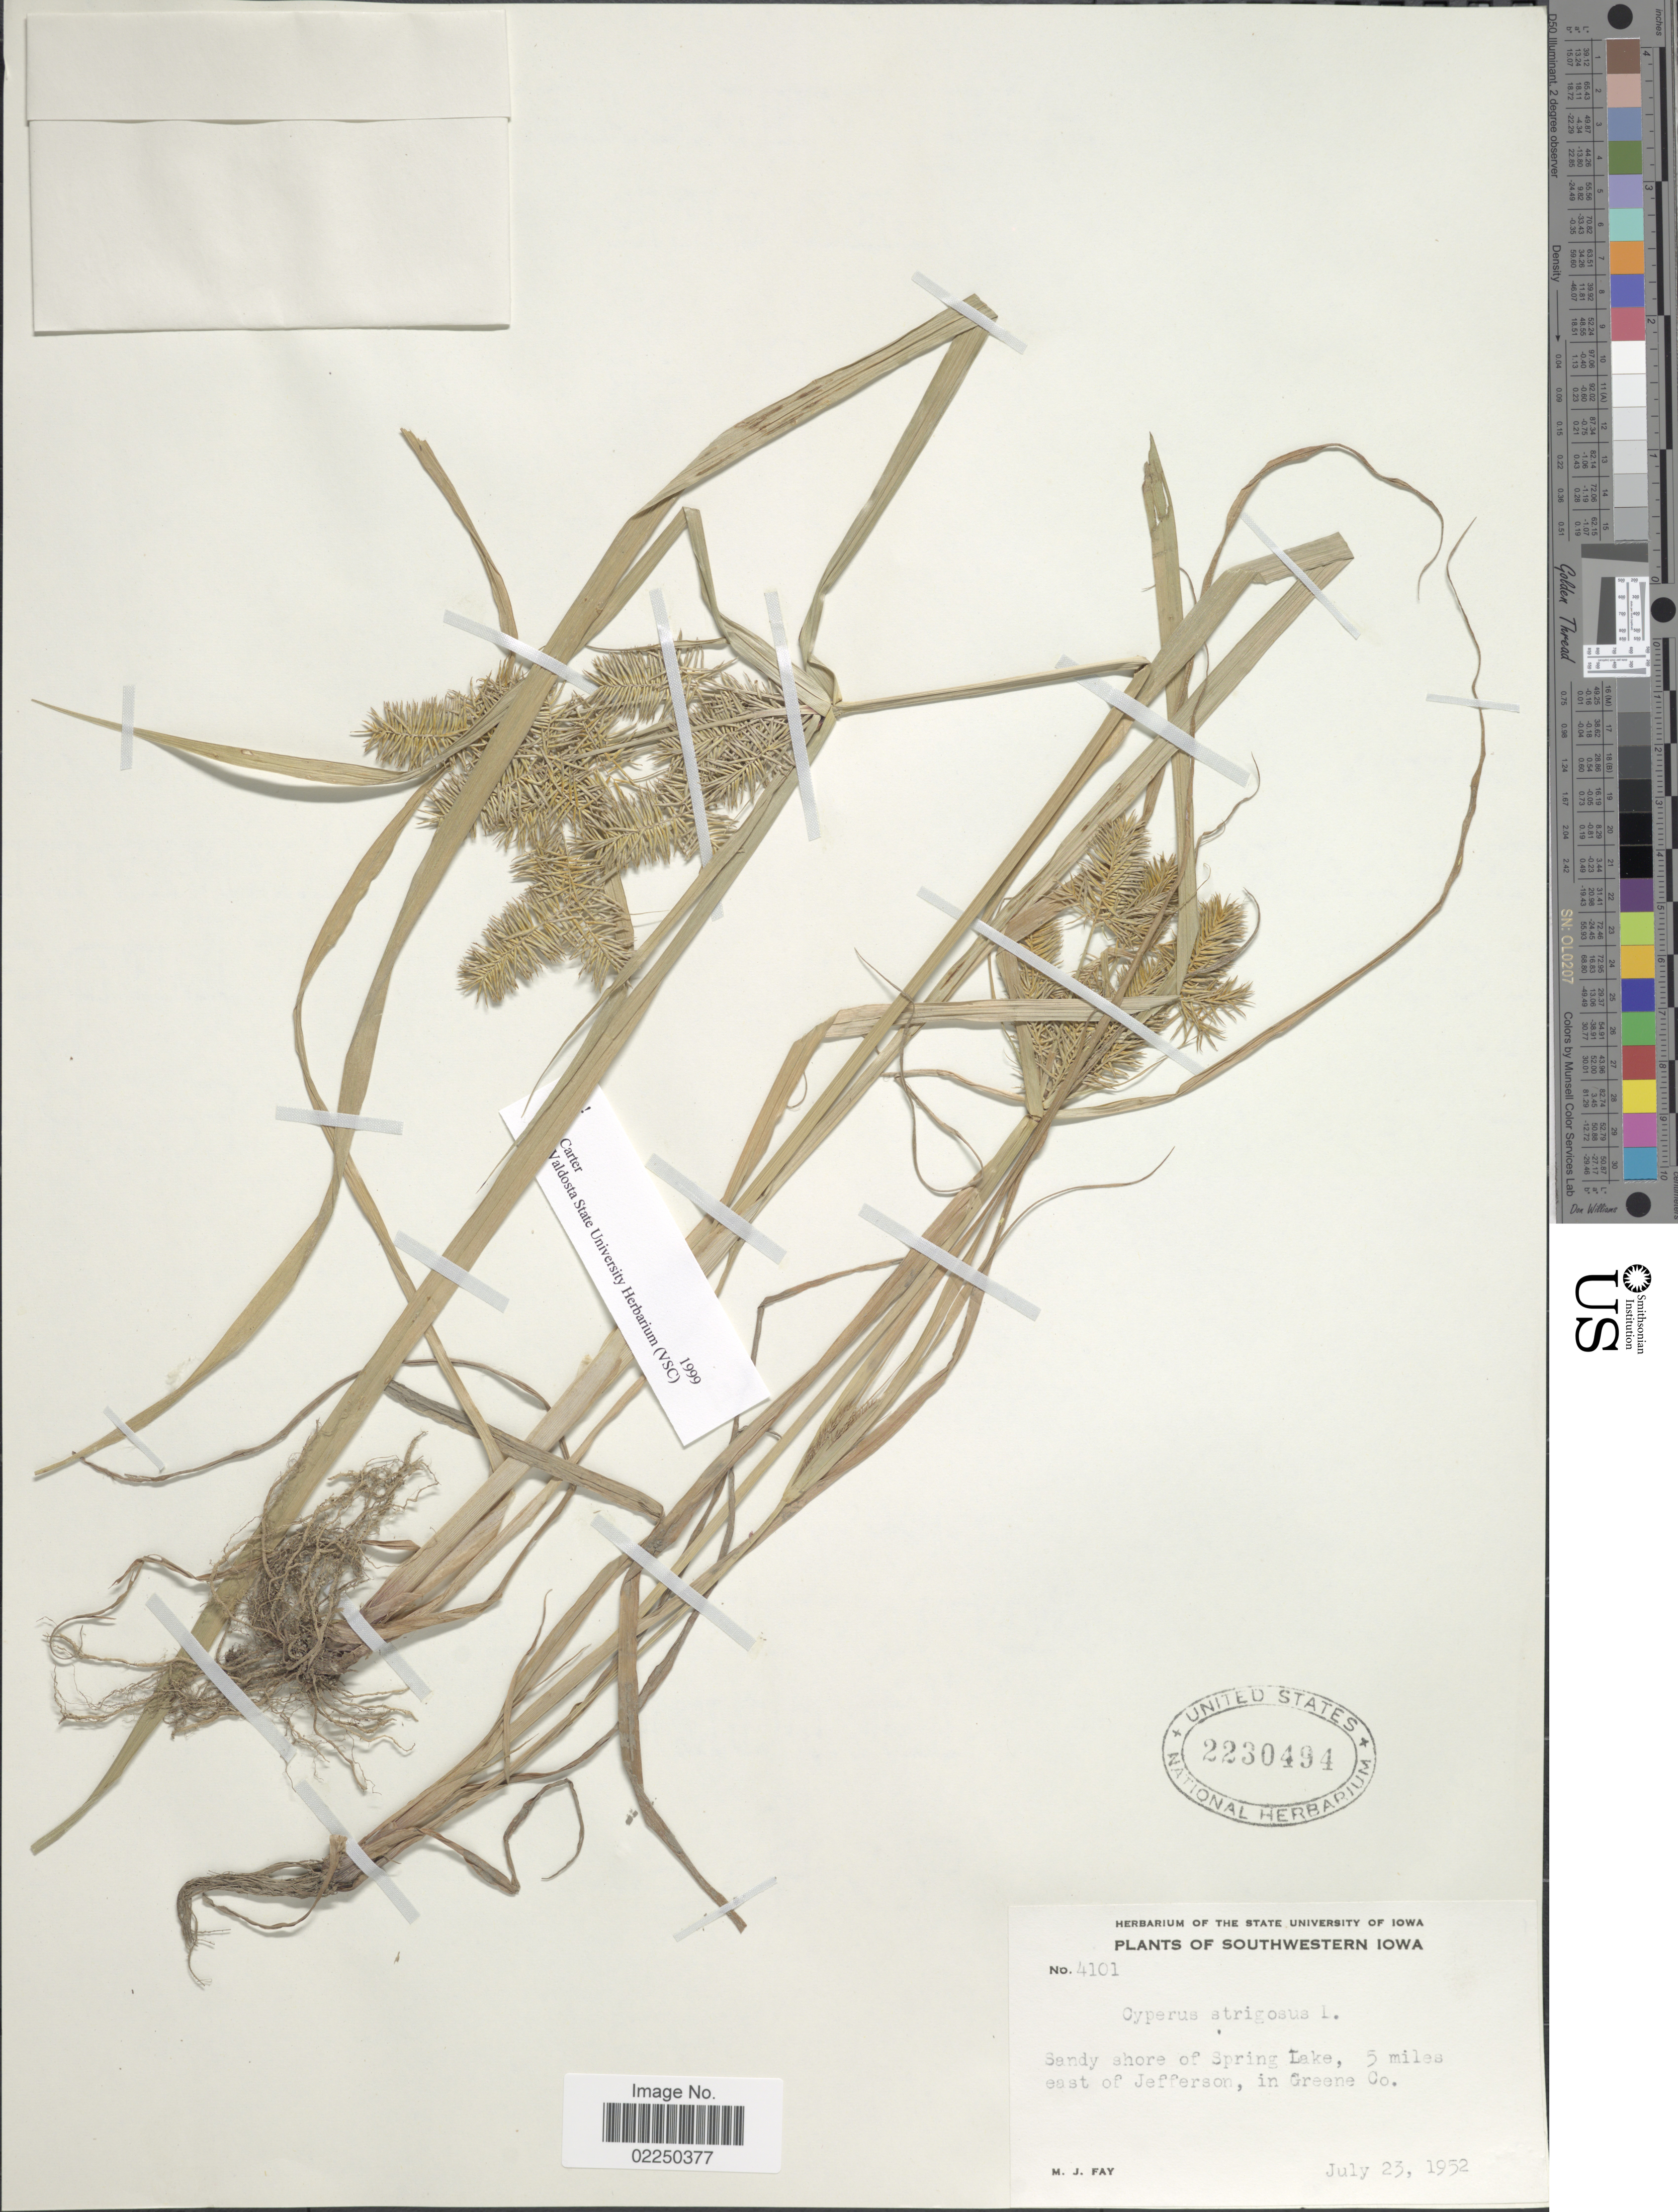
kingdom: Plantae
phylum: Tracheophyta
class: Liliopsida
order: Poales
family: Cyperaceae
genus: Cyperus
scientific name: Cyperus strigosus L.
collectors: M. Fay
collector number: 4101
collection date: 1952-07-23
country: United States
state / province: Iowa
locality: Southwestern Iowa, sandy shore of Spring Lake, 5 miles east of Jefferson, in Greene Co.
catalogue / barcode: US 2230494